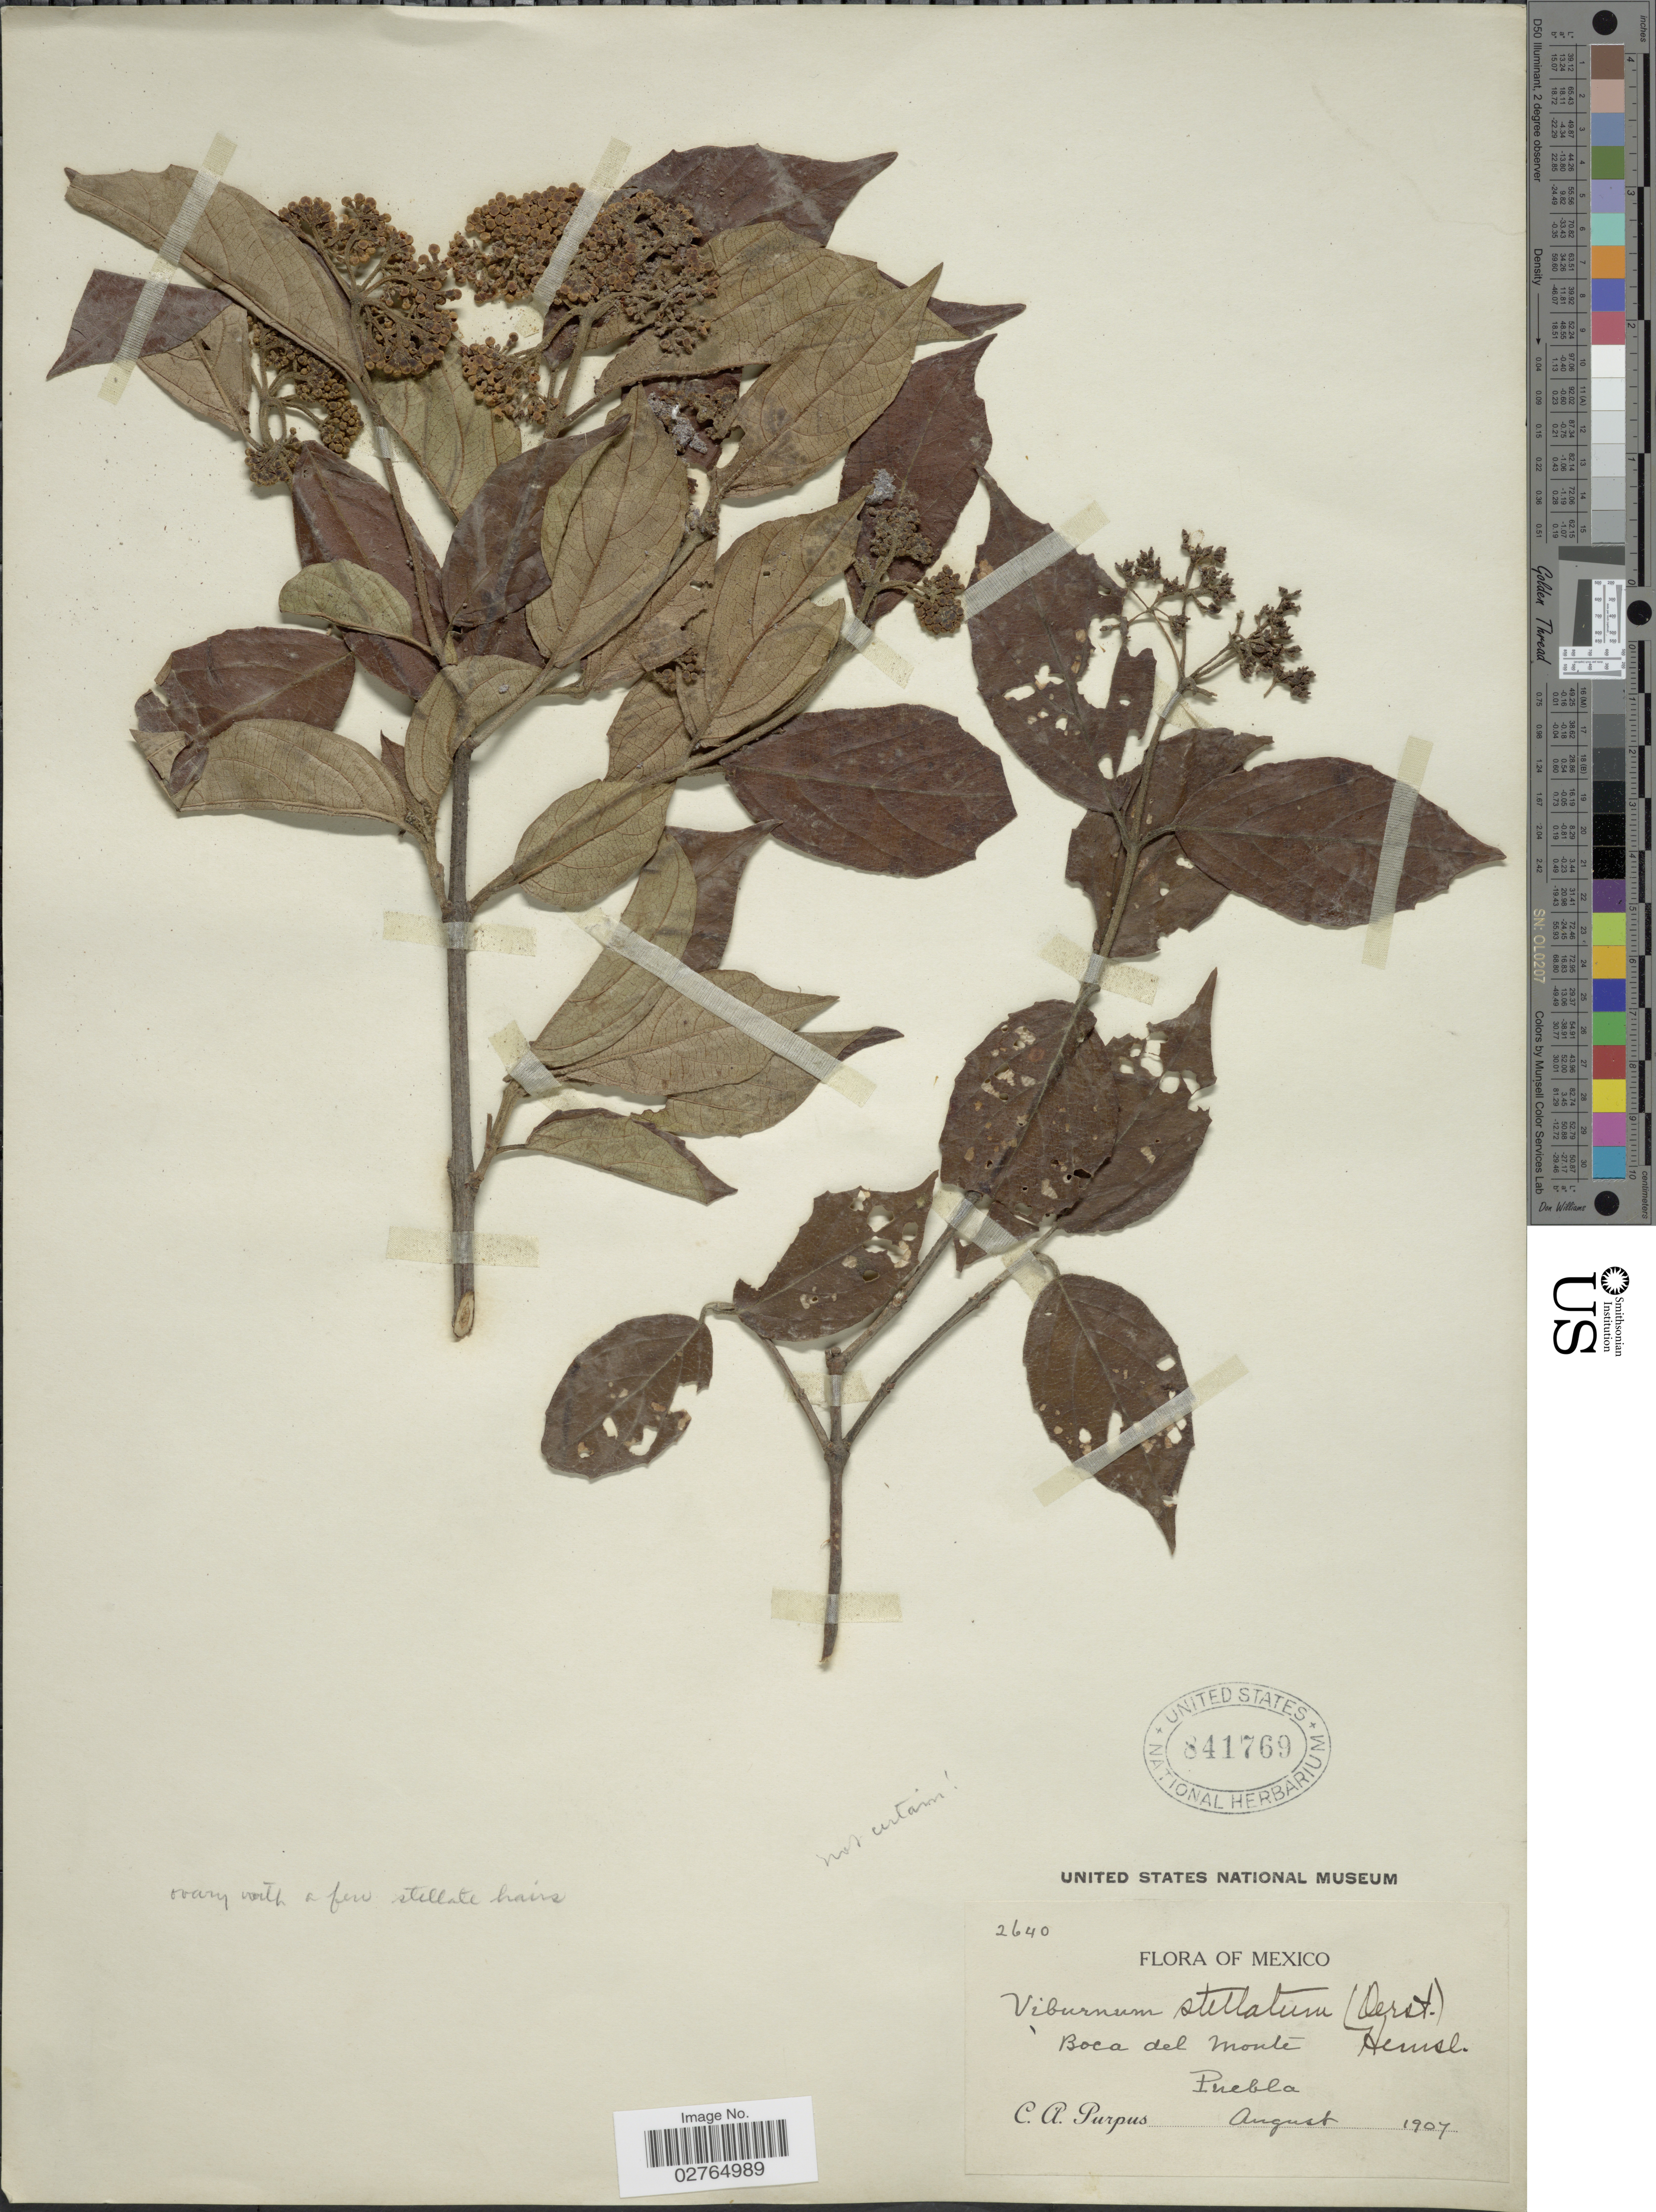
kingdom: Plantae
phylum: Tracheophyta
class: Magnoliopsida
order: Dipsacales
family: Viburnaceae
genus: Viburnum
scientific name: Viburnum stellatum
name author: (Oerst.) Hemsl.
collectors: C. A. Purpus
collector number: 2640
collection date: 1907-08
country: Mexico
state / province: Puebla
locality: Boca del Monte.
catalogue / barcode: US 841769